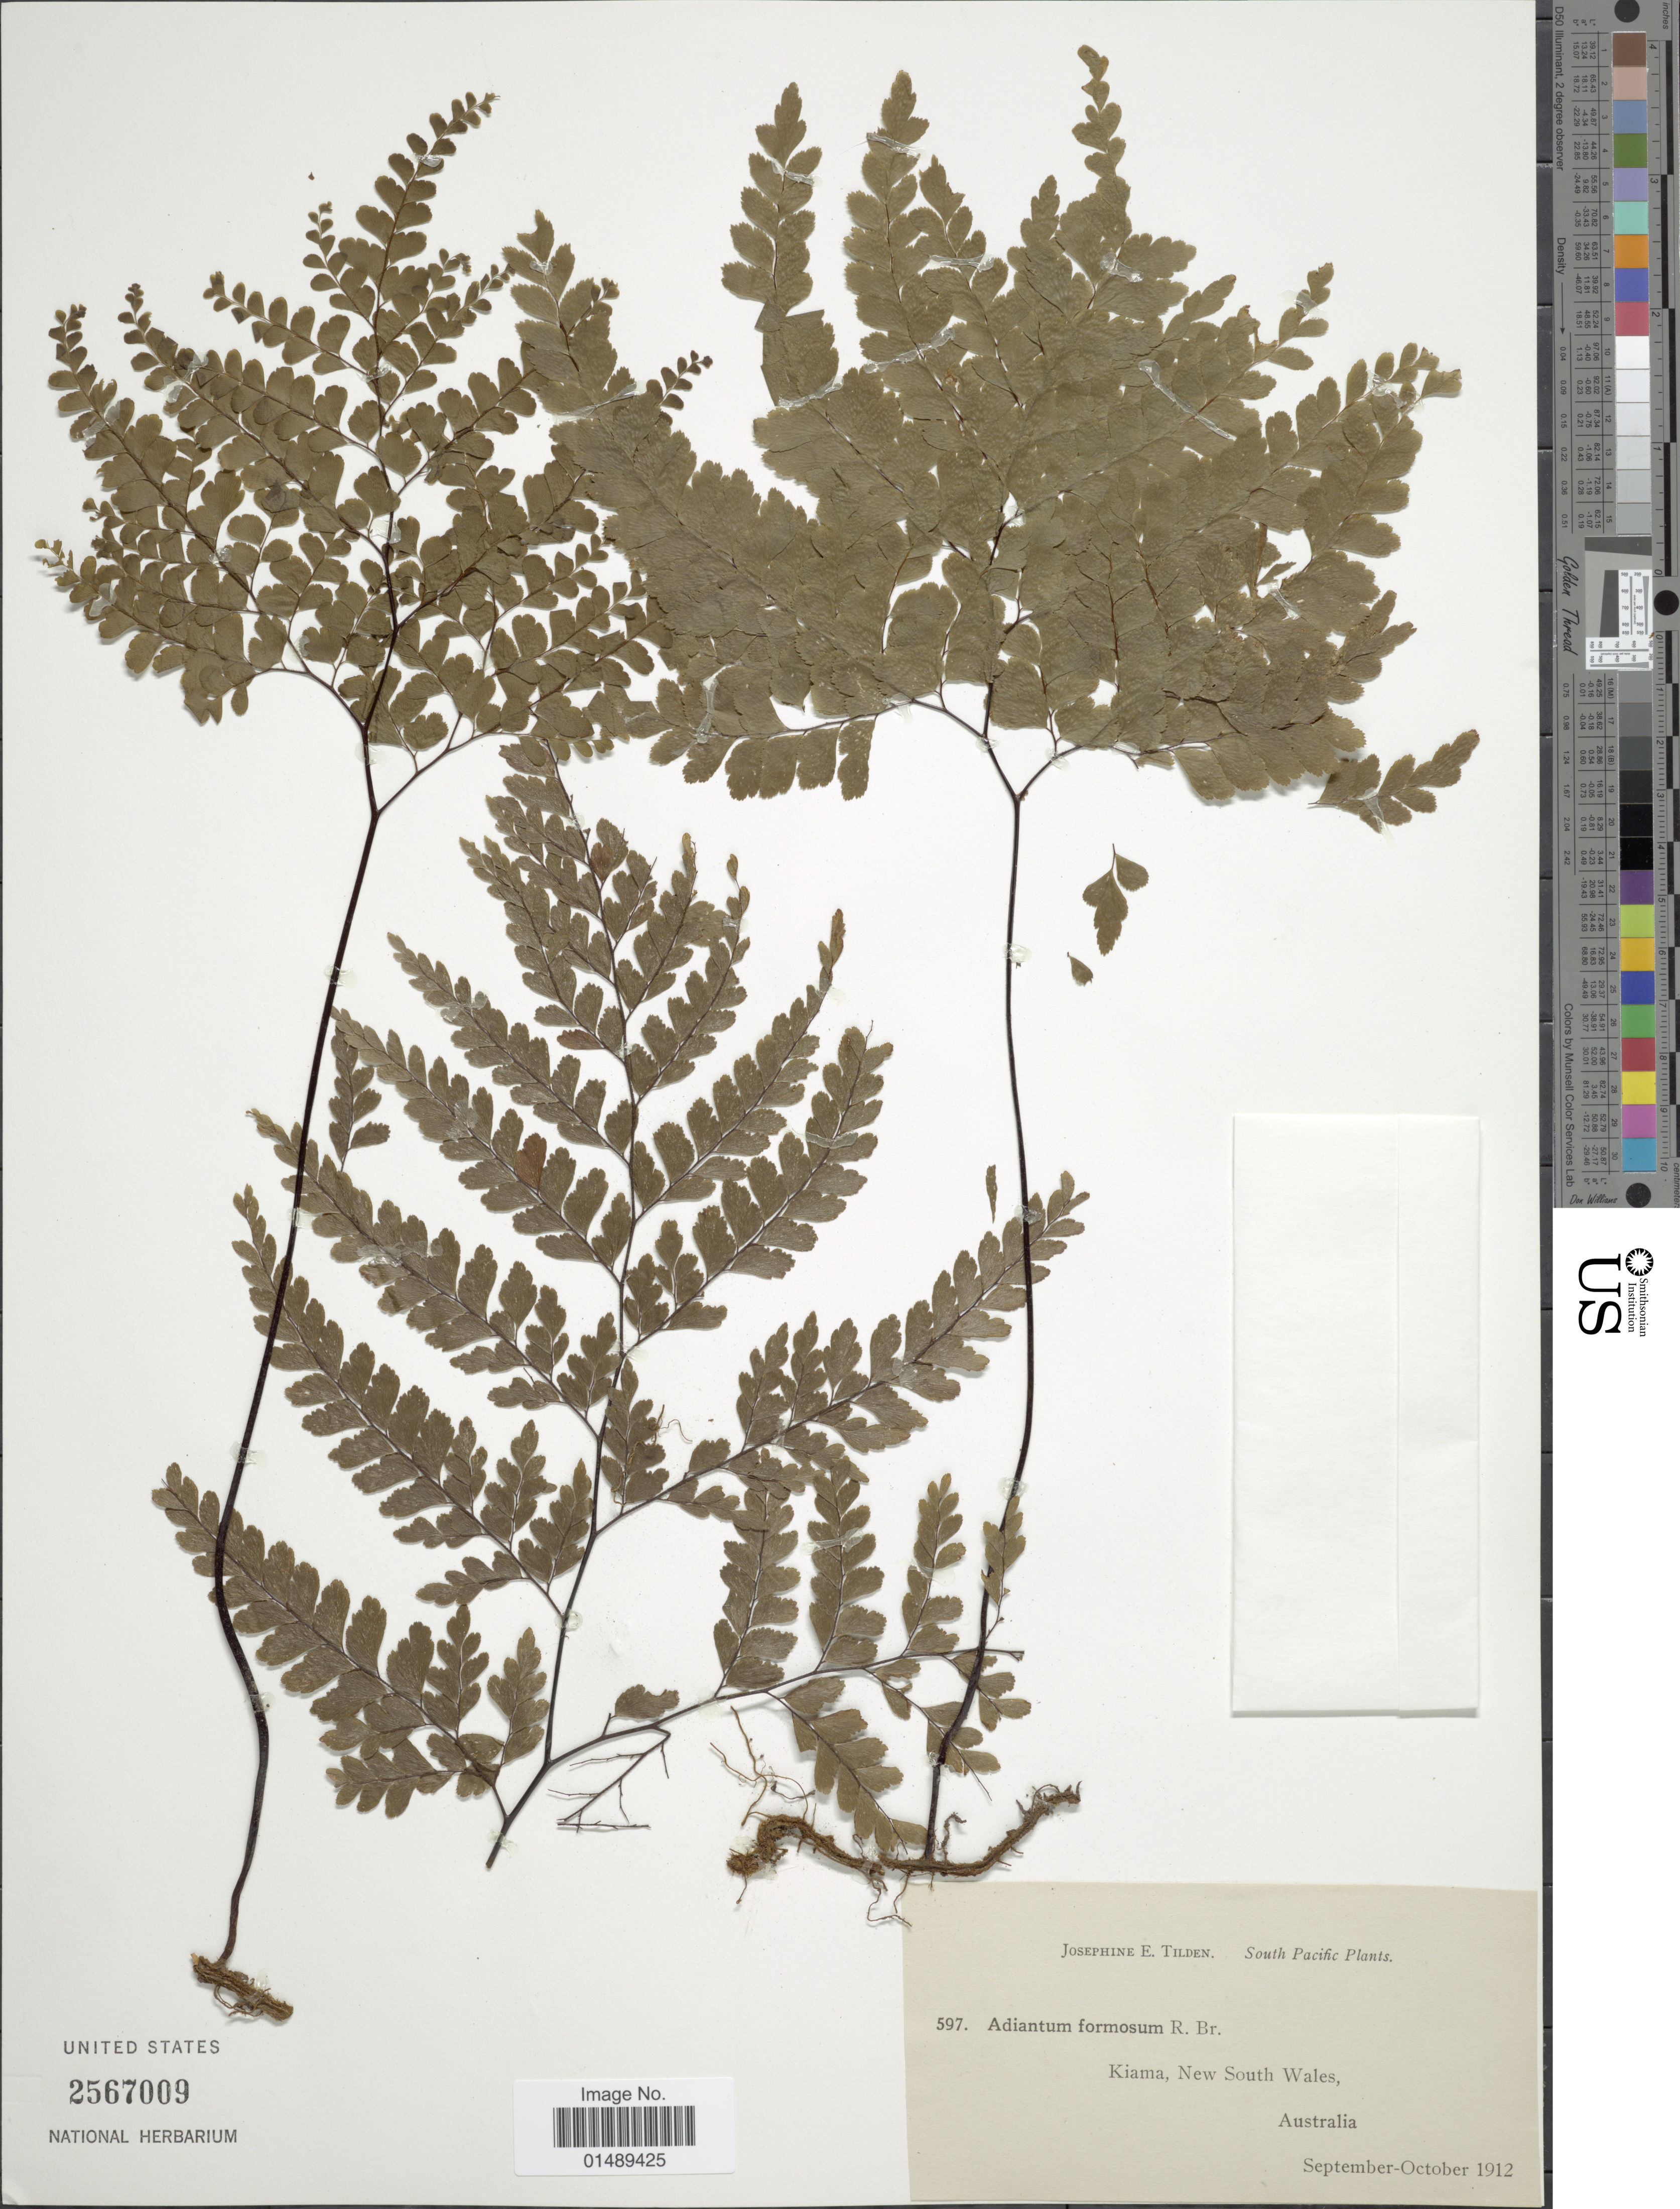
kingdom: Plantae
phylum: Tracheophyta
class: Polypodiopsida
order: Polypodiales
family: Pteridaceae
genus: Adiantum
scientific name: Adiantum formosum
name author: R. Br.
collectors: J. E. Tilden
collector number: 597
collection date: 1912-09/1912-10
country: Australia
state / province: New South Wales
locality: Kiama, New South Wales, Australia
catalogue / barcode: US 2567009